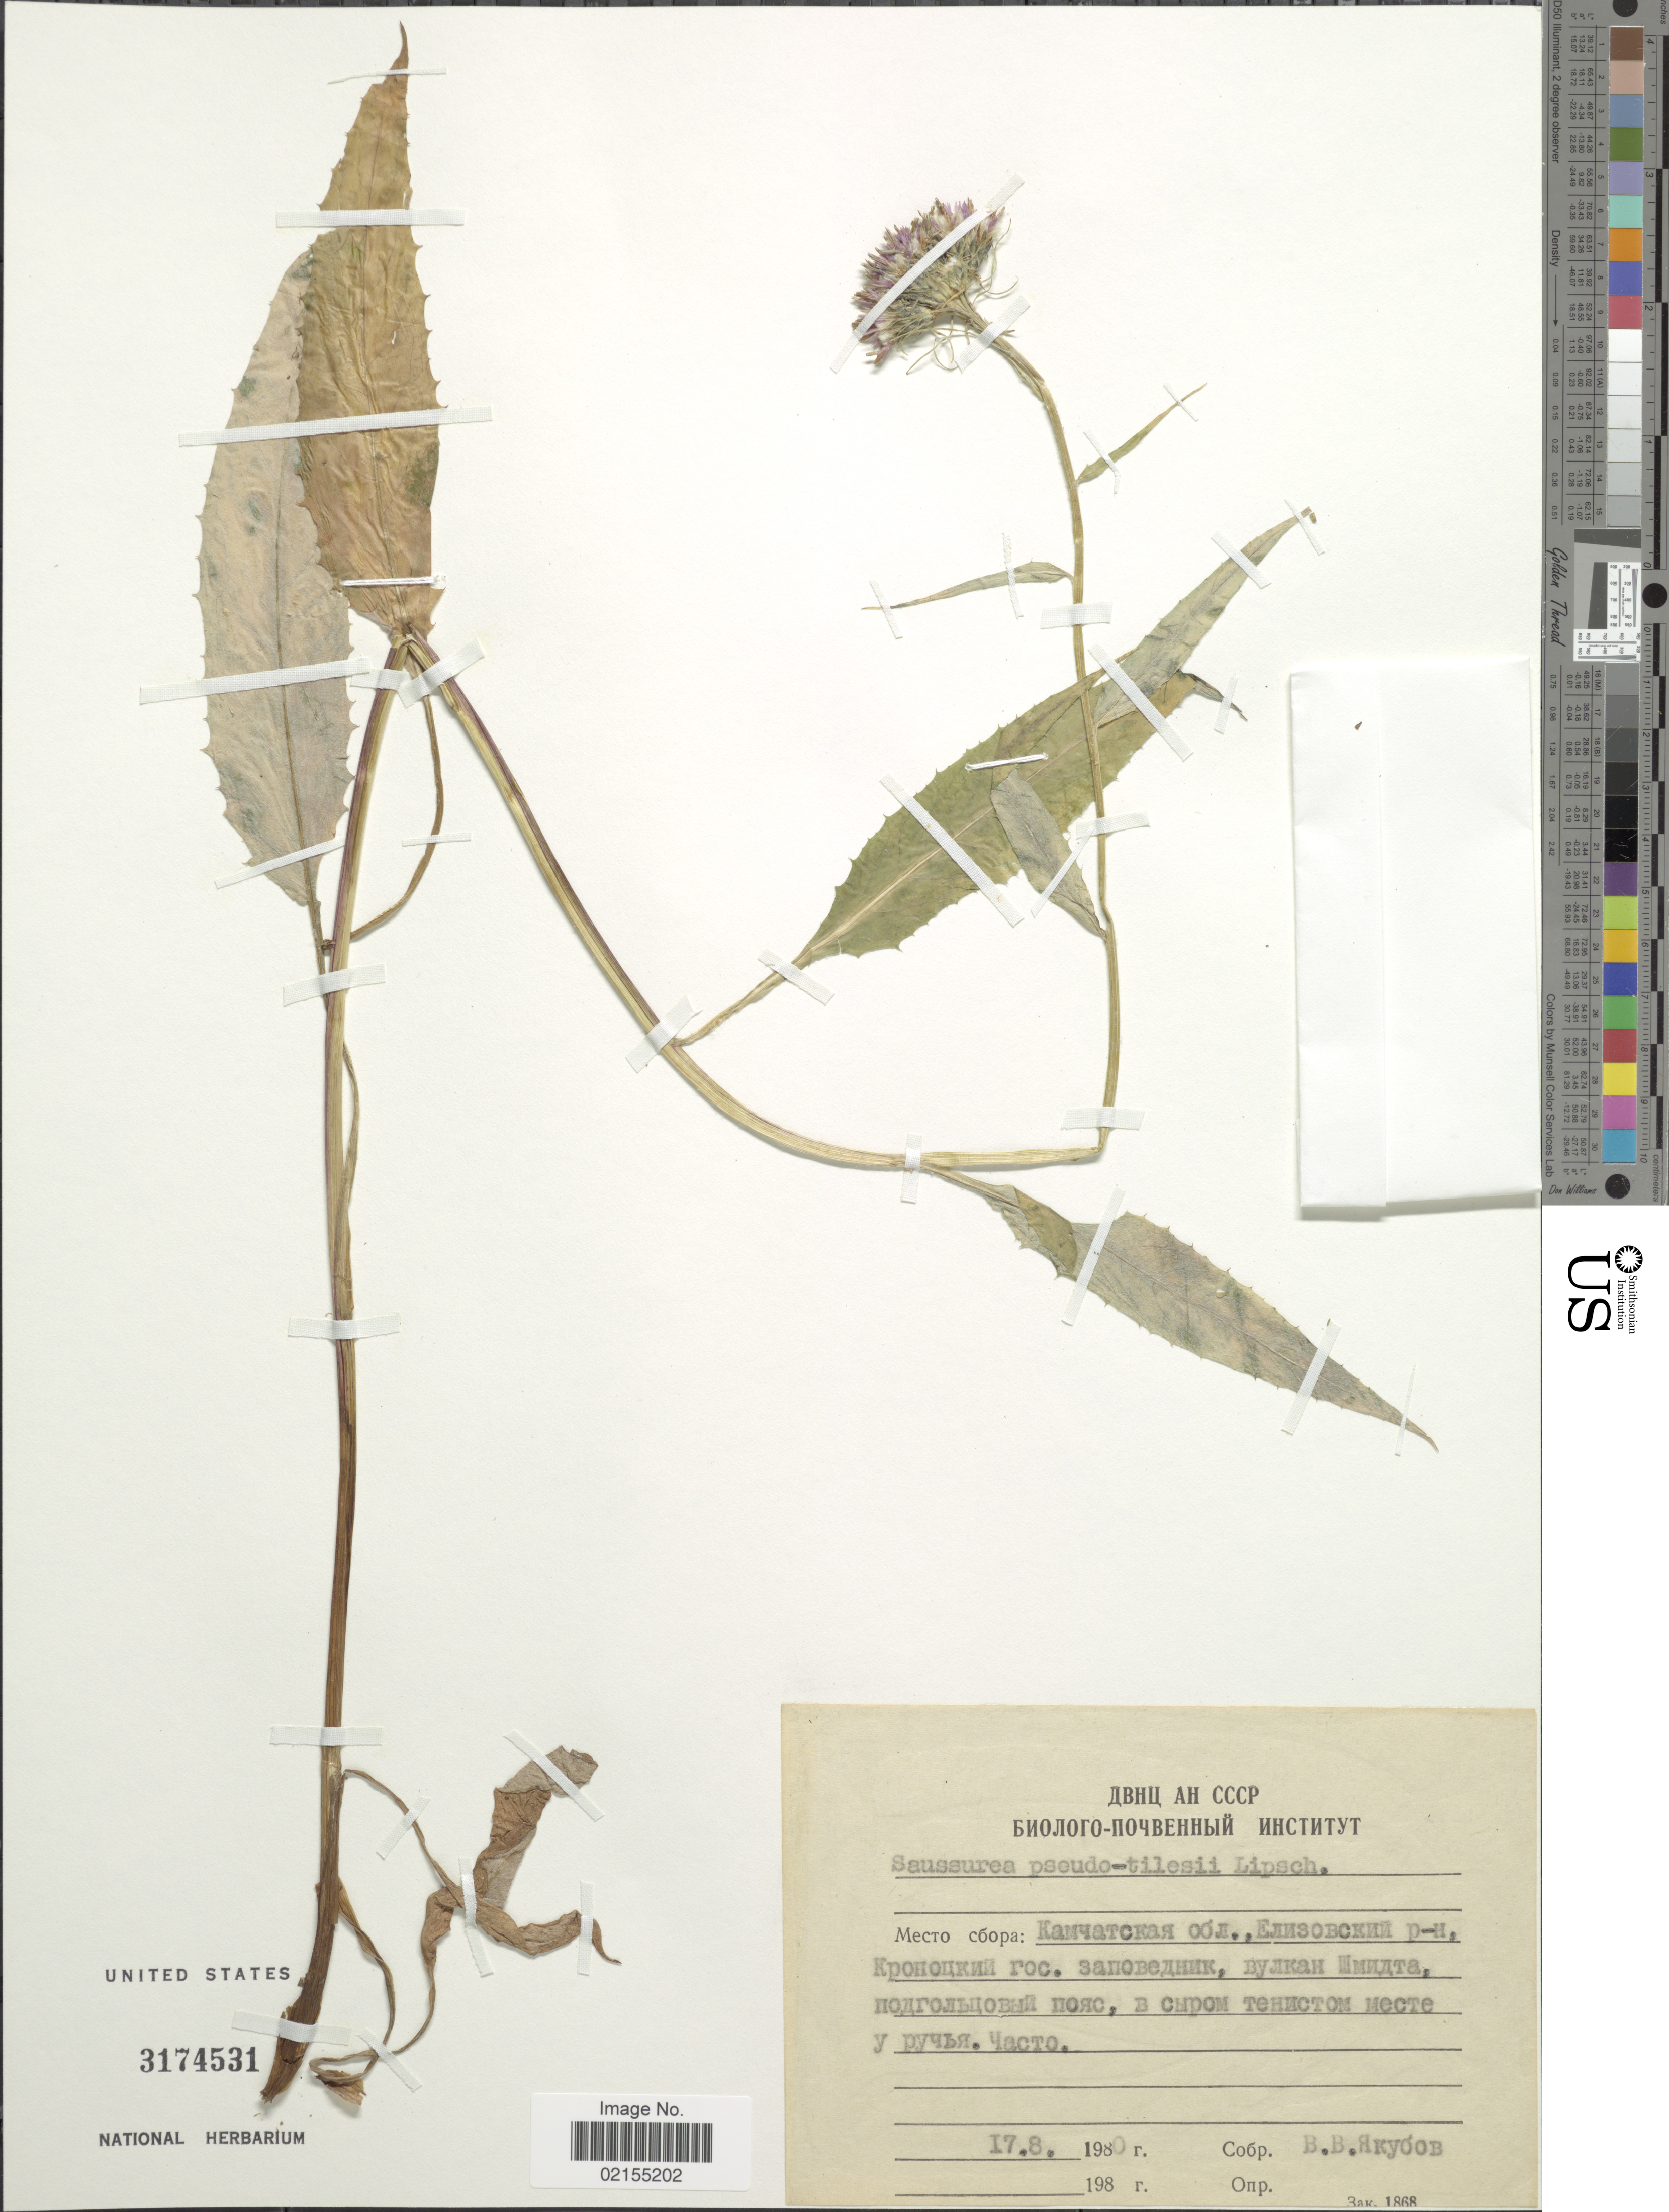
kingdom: Plantae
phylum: Tracheophyta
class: Magnoliopsida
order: Asterales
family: Asteraceae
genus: Saussurea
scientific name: Saussurea pseudotilesii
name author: Lipsch.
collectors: V. Yakubov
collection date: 1980-08-17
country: Russian Federation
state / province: Kamchatka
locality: District Elizovskiy, Kronotsky Nature Reserve, Massif Smidta. (Volcano).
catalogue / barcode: US 3174531